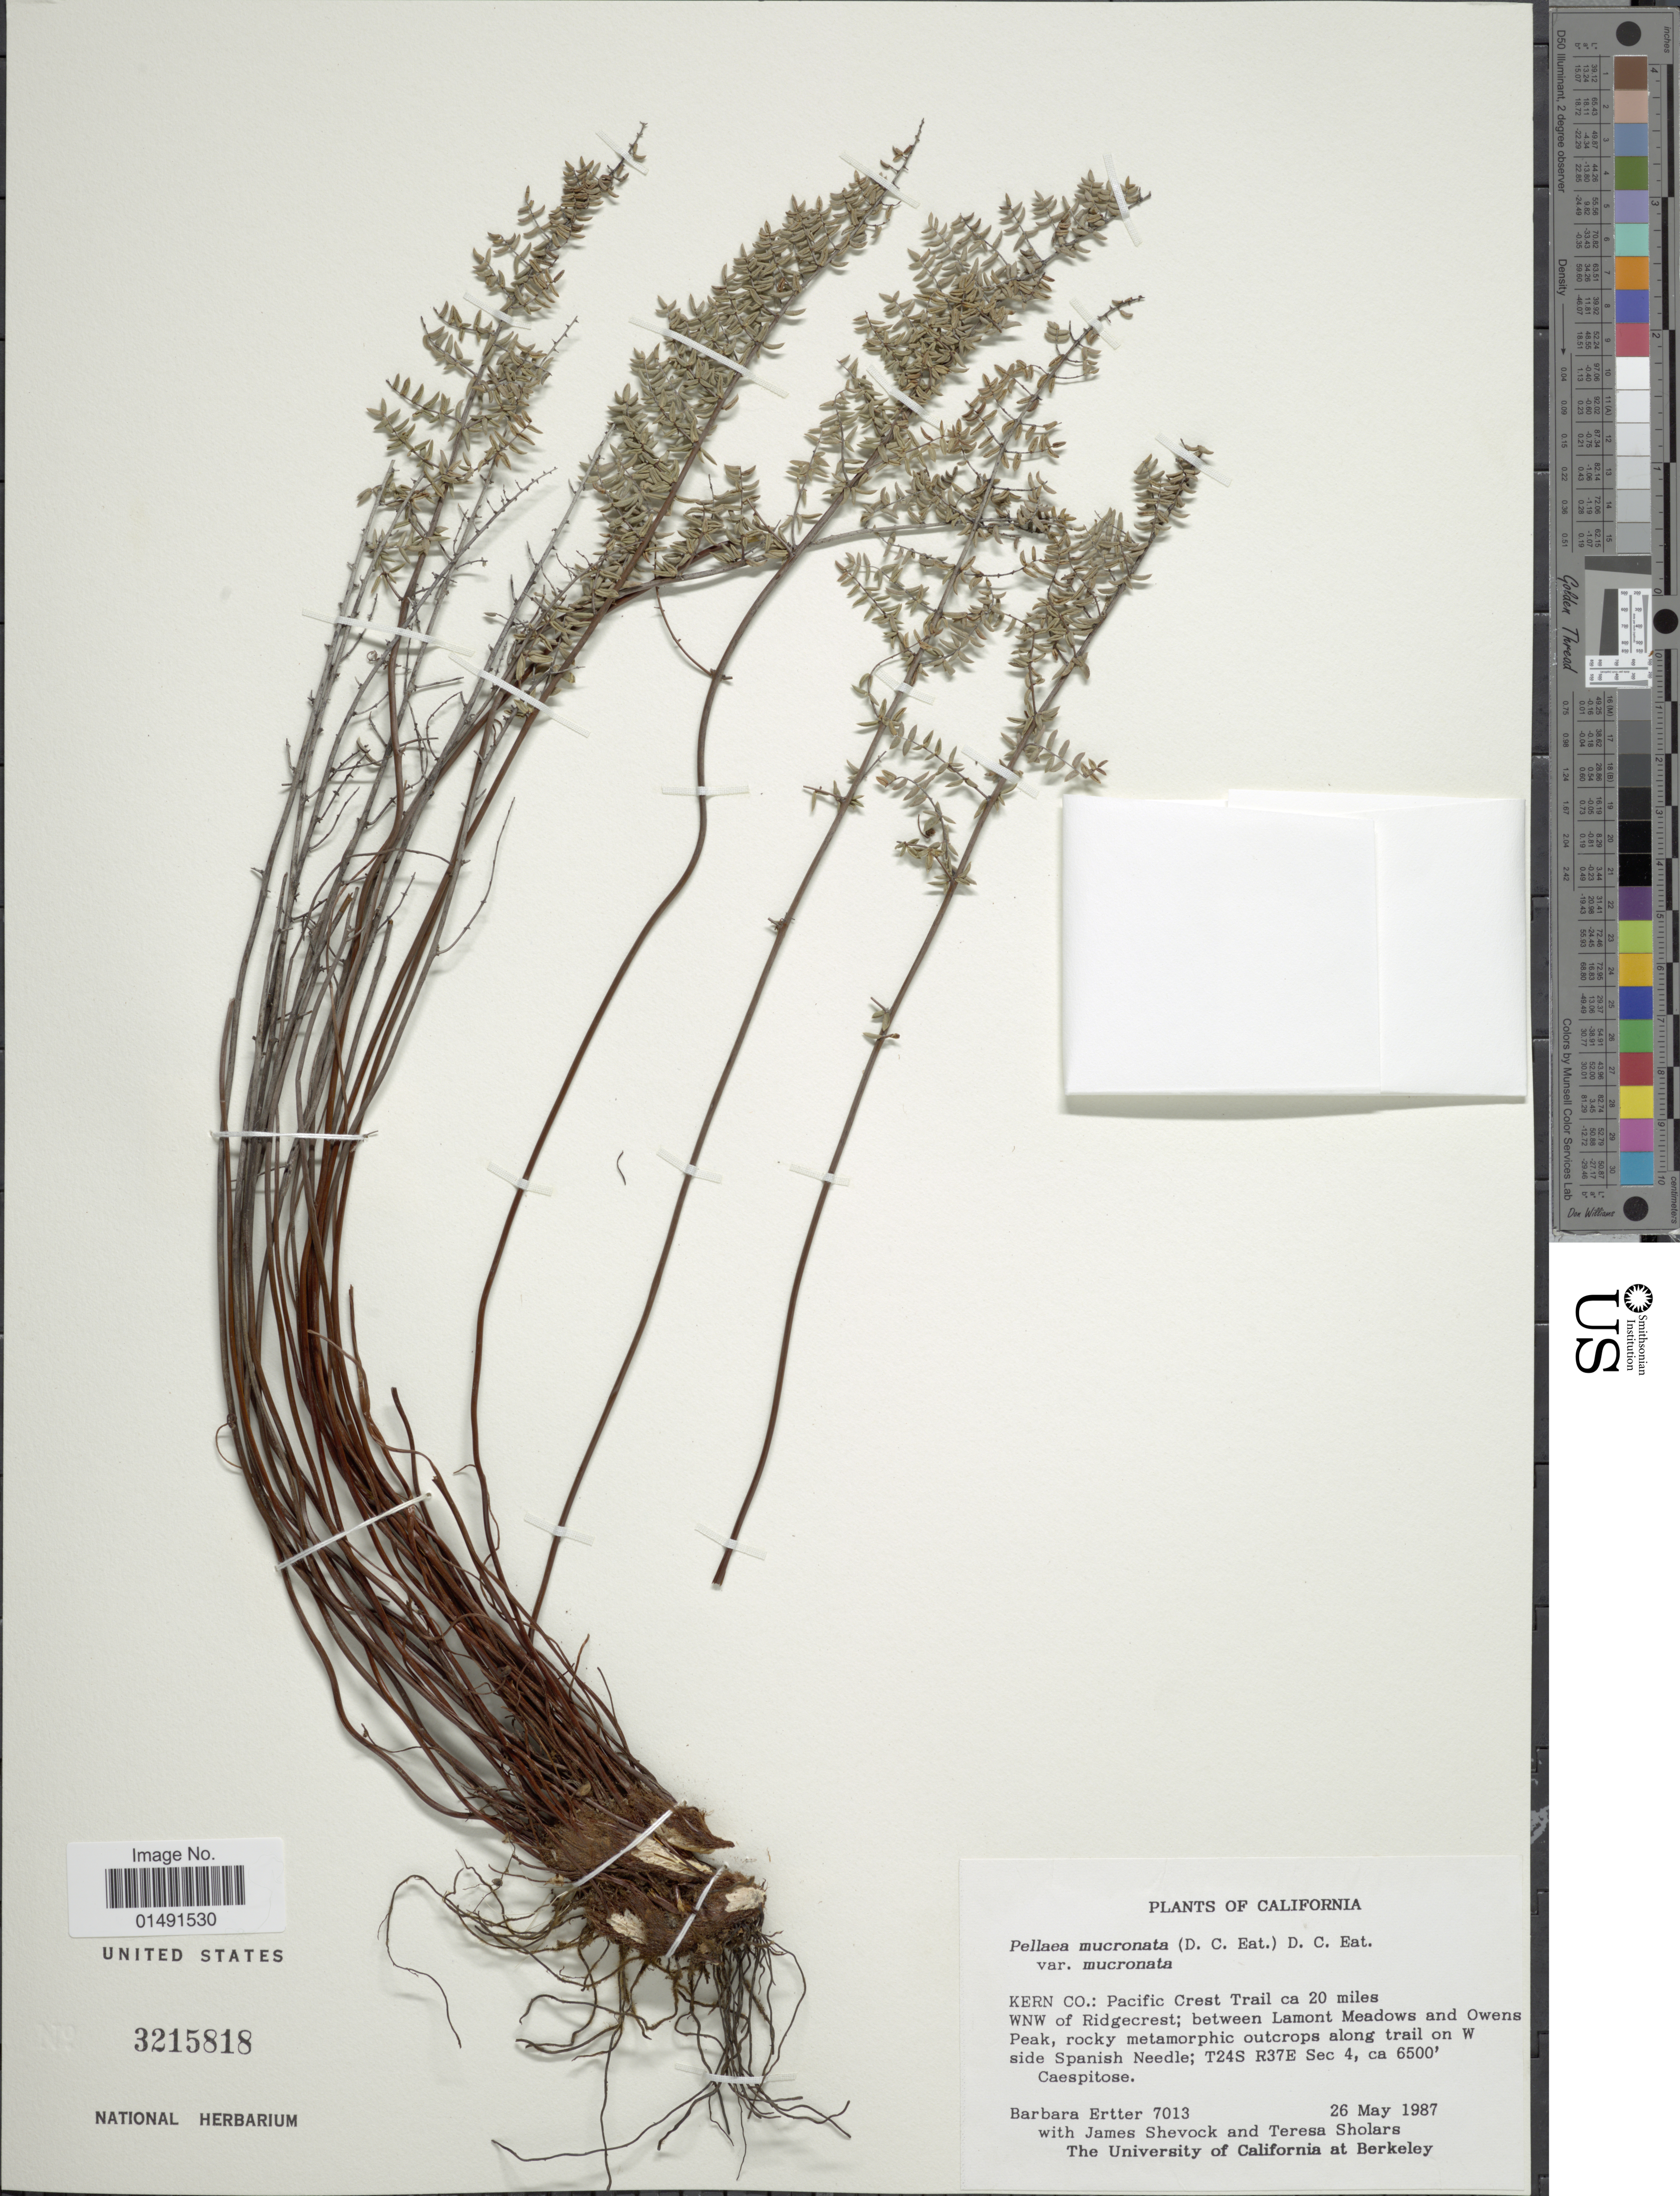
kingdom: Plantae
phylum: Tracheophyta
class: Polypodiopsida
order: Polypodiales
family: Pteridaceae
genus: Pellaea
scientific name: Pellaea mucronata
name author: (D.C. Eaton) D.C. Eaton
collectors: B. Ertter, J. R. Shevock & T. Sholars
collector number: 7013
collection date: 1987-05-26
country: United States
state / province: California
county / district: Kern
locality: Kern Co.: Pacific Crest Trail ca 20 miles WNW of Ridgecrest; between Lamont Meadows and Owens Peak, rocky metamorphic outcrops along trail on W side Spanish Needle; T24S R37E Sec 4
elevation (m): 1981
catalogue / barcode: US 3215818